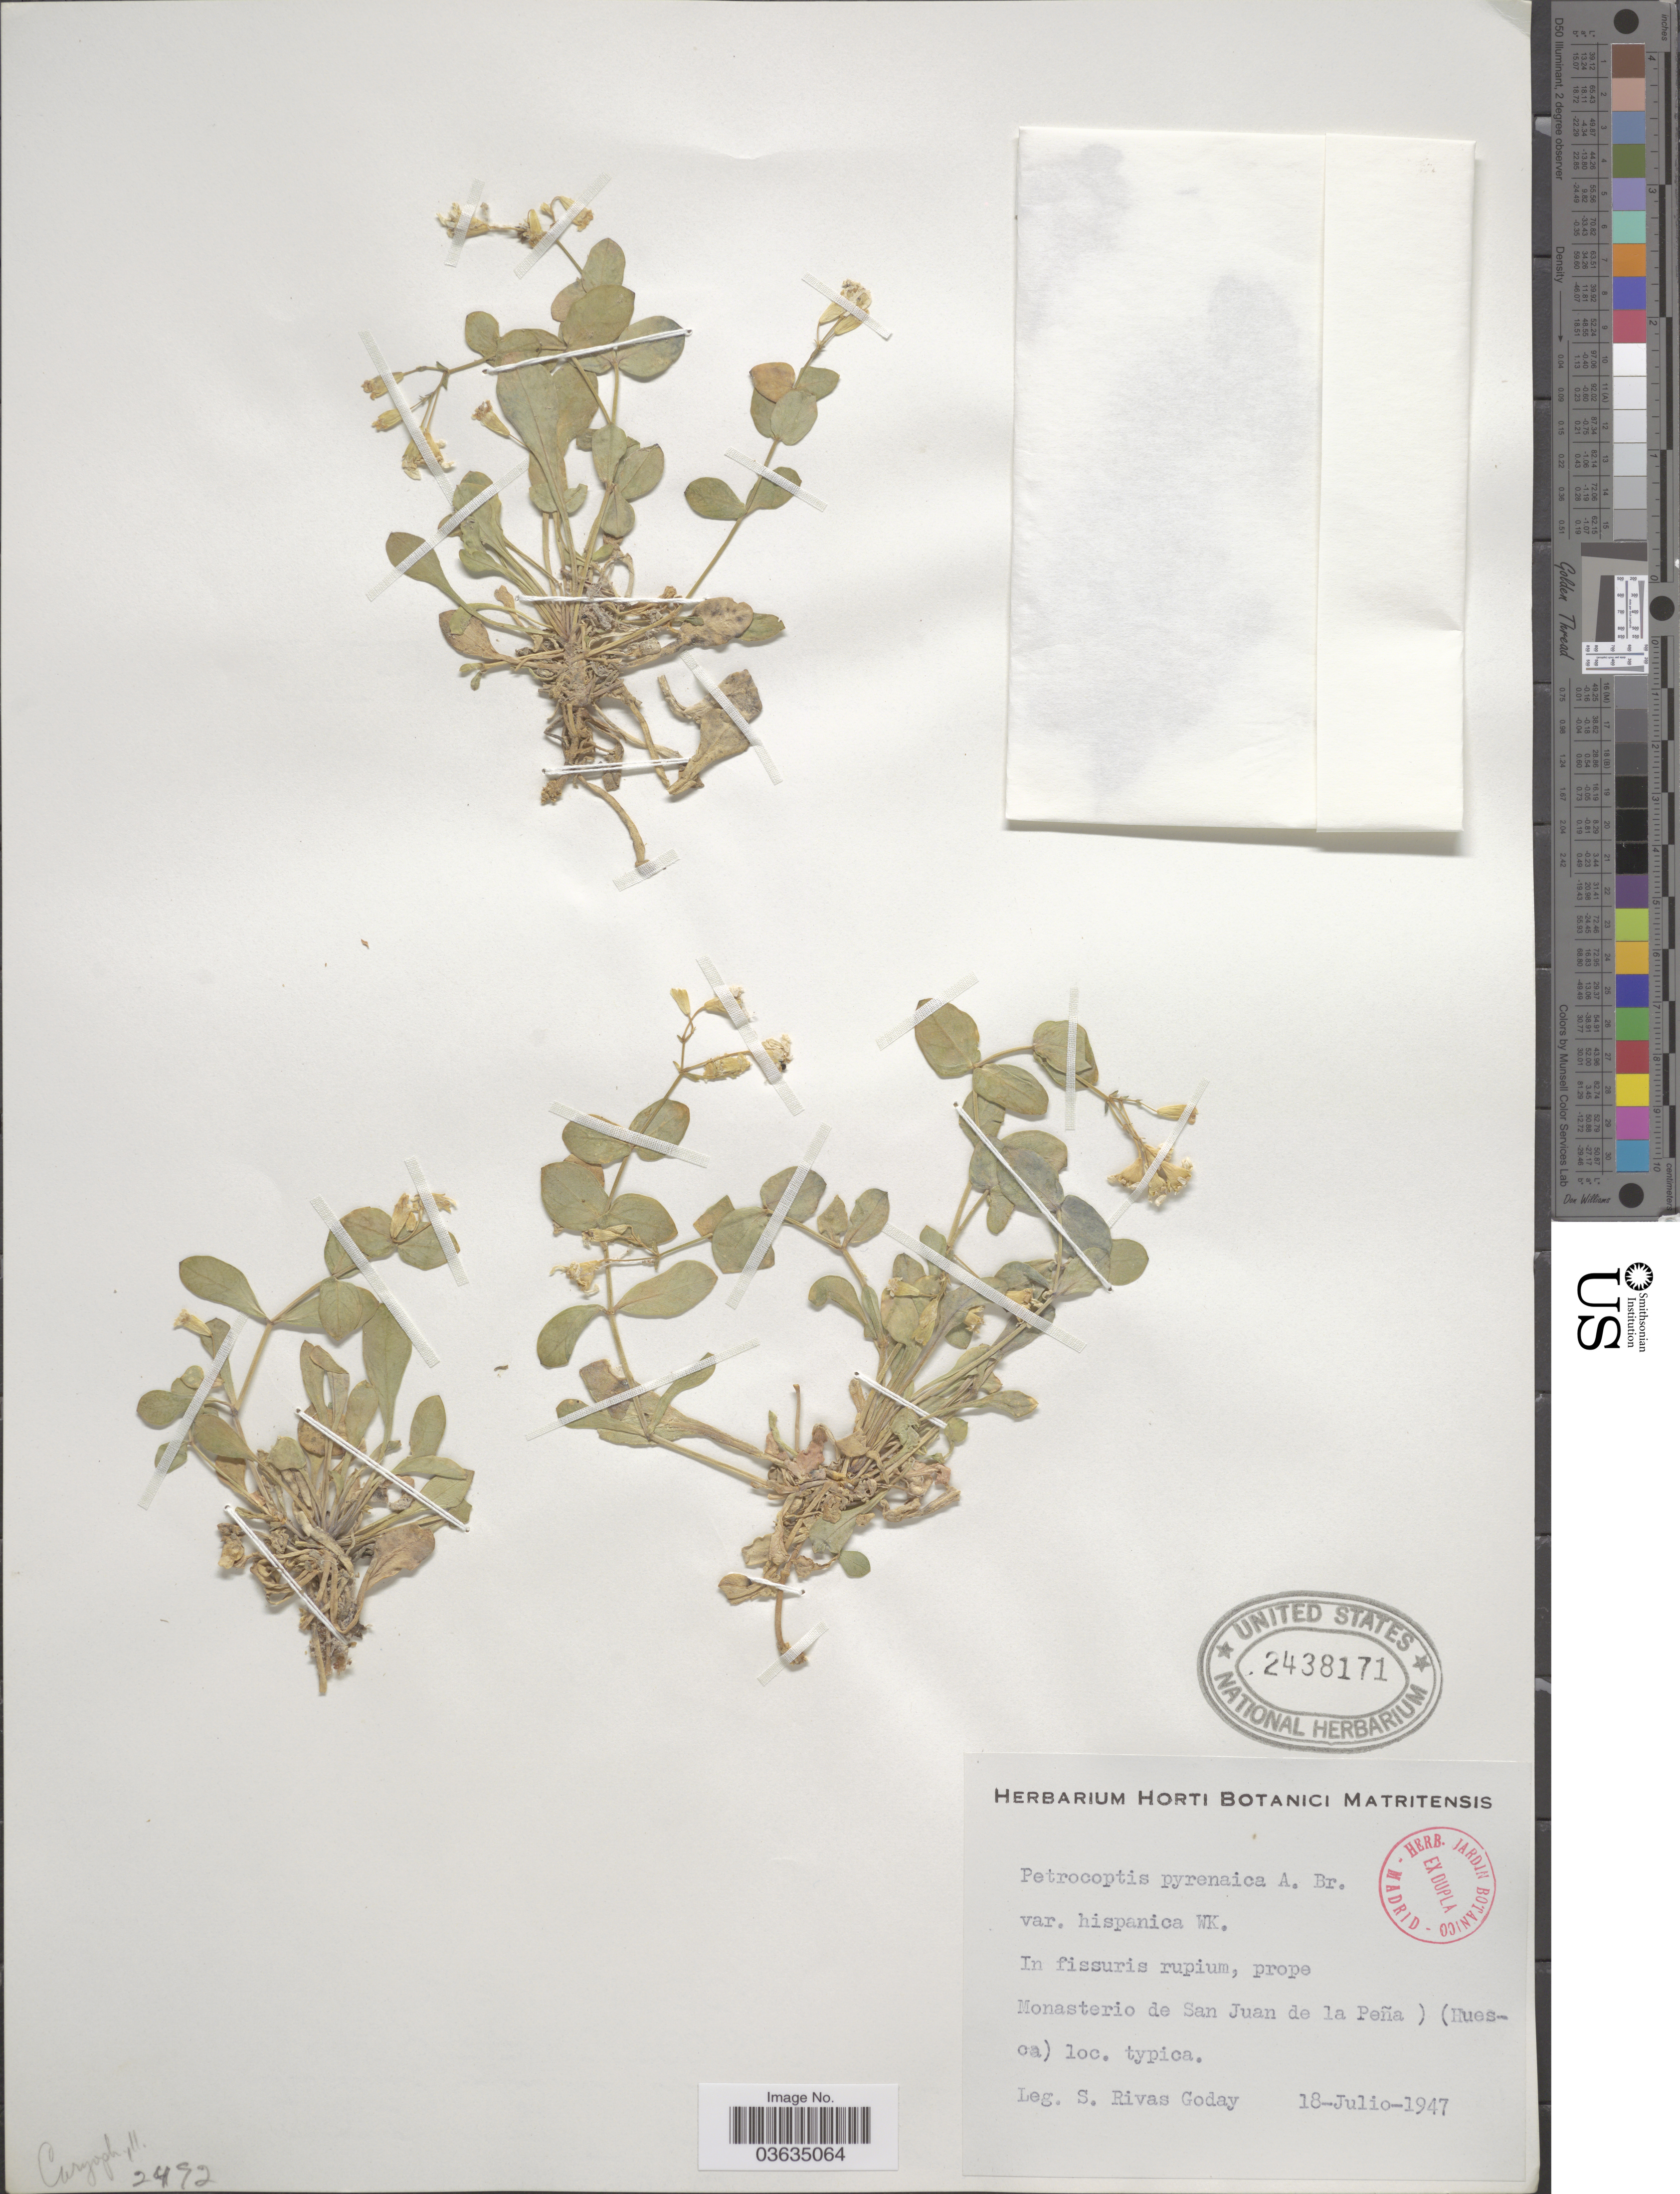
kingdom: Plantae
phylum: Tracheophyta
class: Magnoliopsida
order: Caryophyllales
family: Caryophyllaceae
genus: Petrocoptis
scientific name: Petrocoptis pyrenaica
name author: A. Braun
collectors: S. Goday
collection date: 1947-07-18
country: Spain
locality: Monasterio de San Juan de la Peña (Huesca).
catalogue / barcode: US 2438171